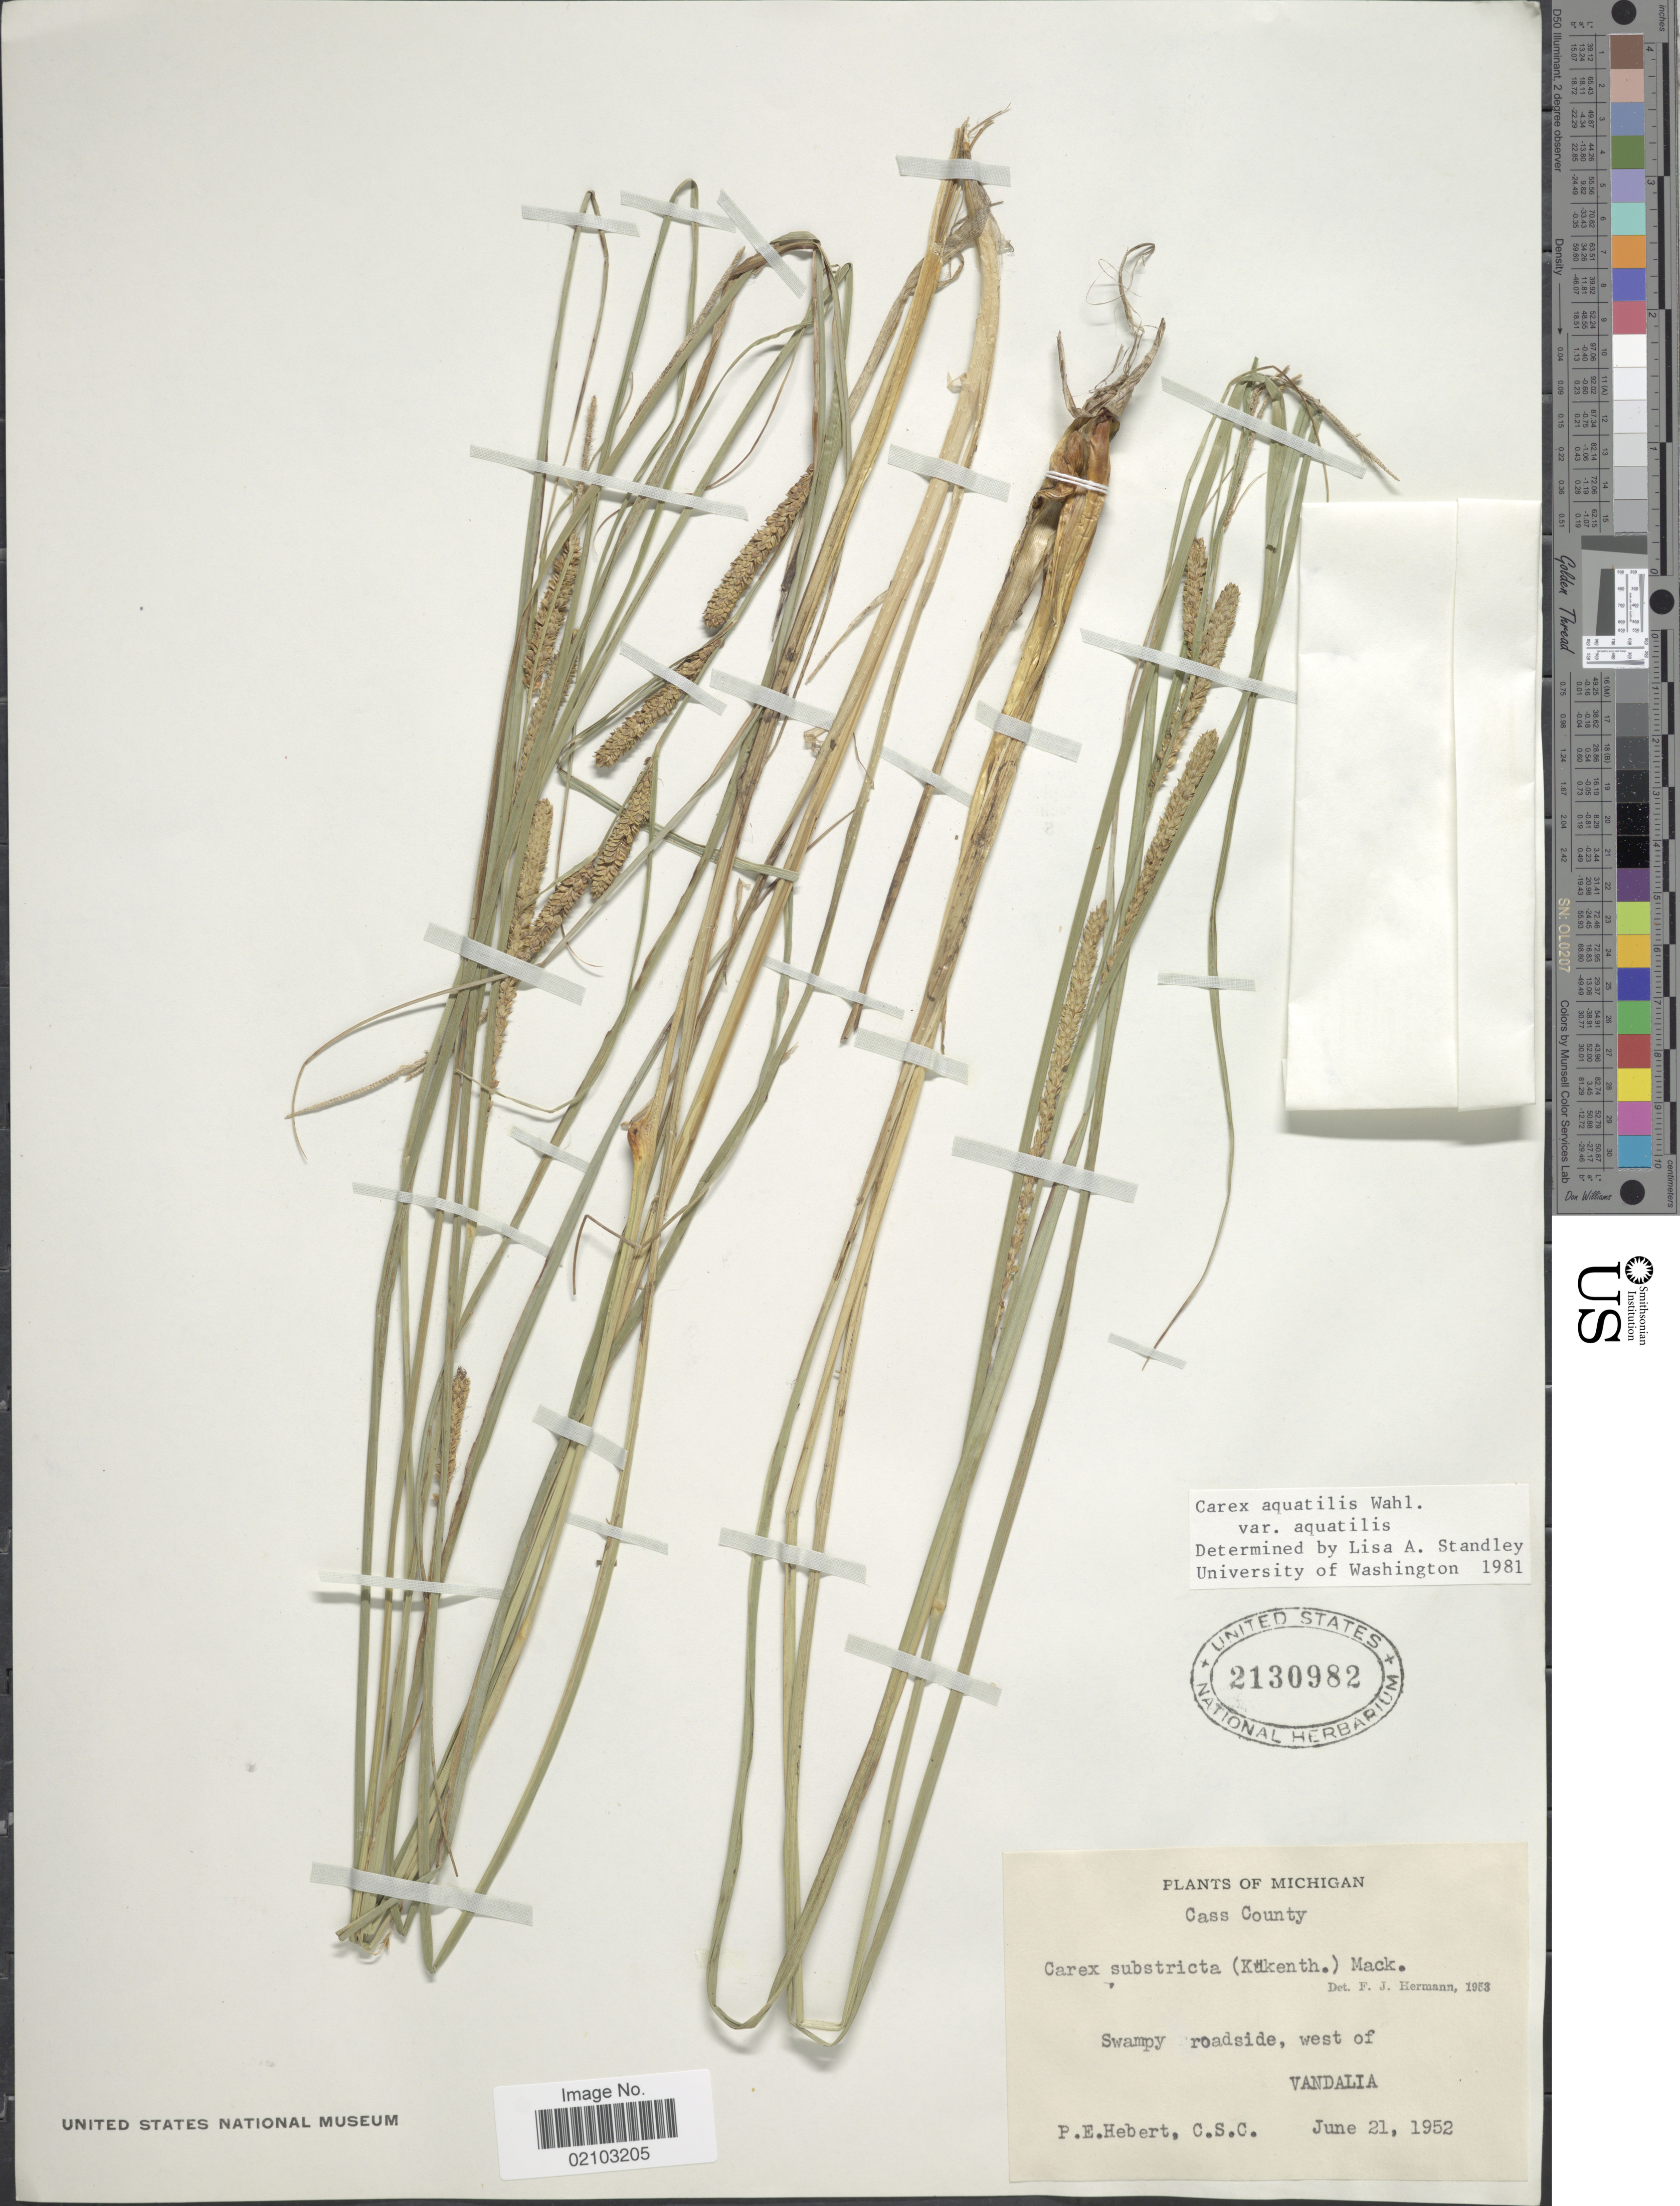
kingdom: Plantae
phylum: Tracheophyta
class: Liliopsida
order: Poales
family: Cyperaceae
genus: Carex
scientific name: Carex aquatilis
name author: Wahlenb.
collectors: P. Hebert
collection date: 1952-06-21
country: United States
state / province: Michigan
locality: Cass County, Swampy roadside, west of Vandalia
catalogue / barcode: US 2130982